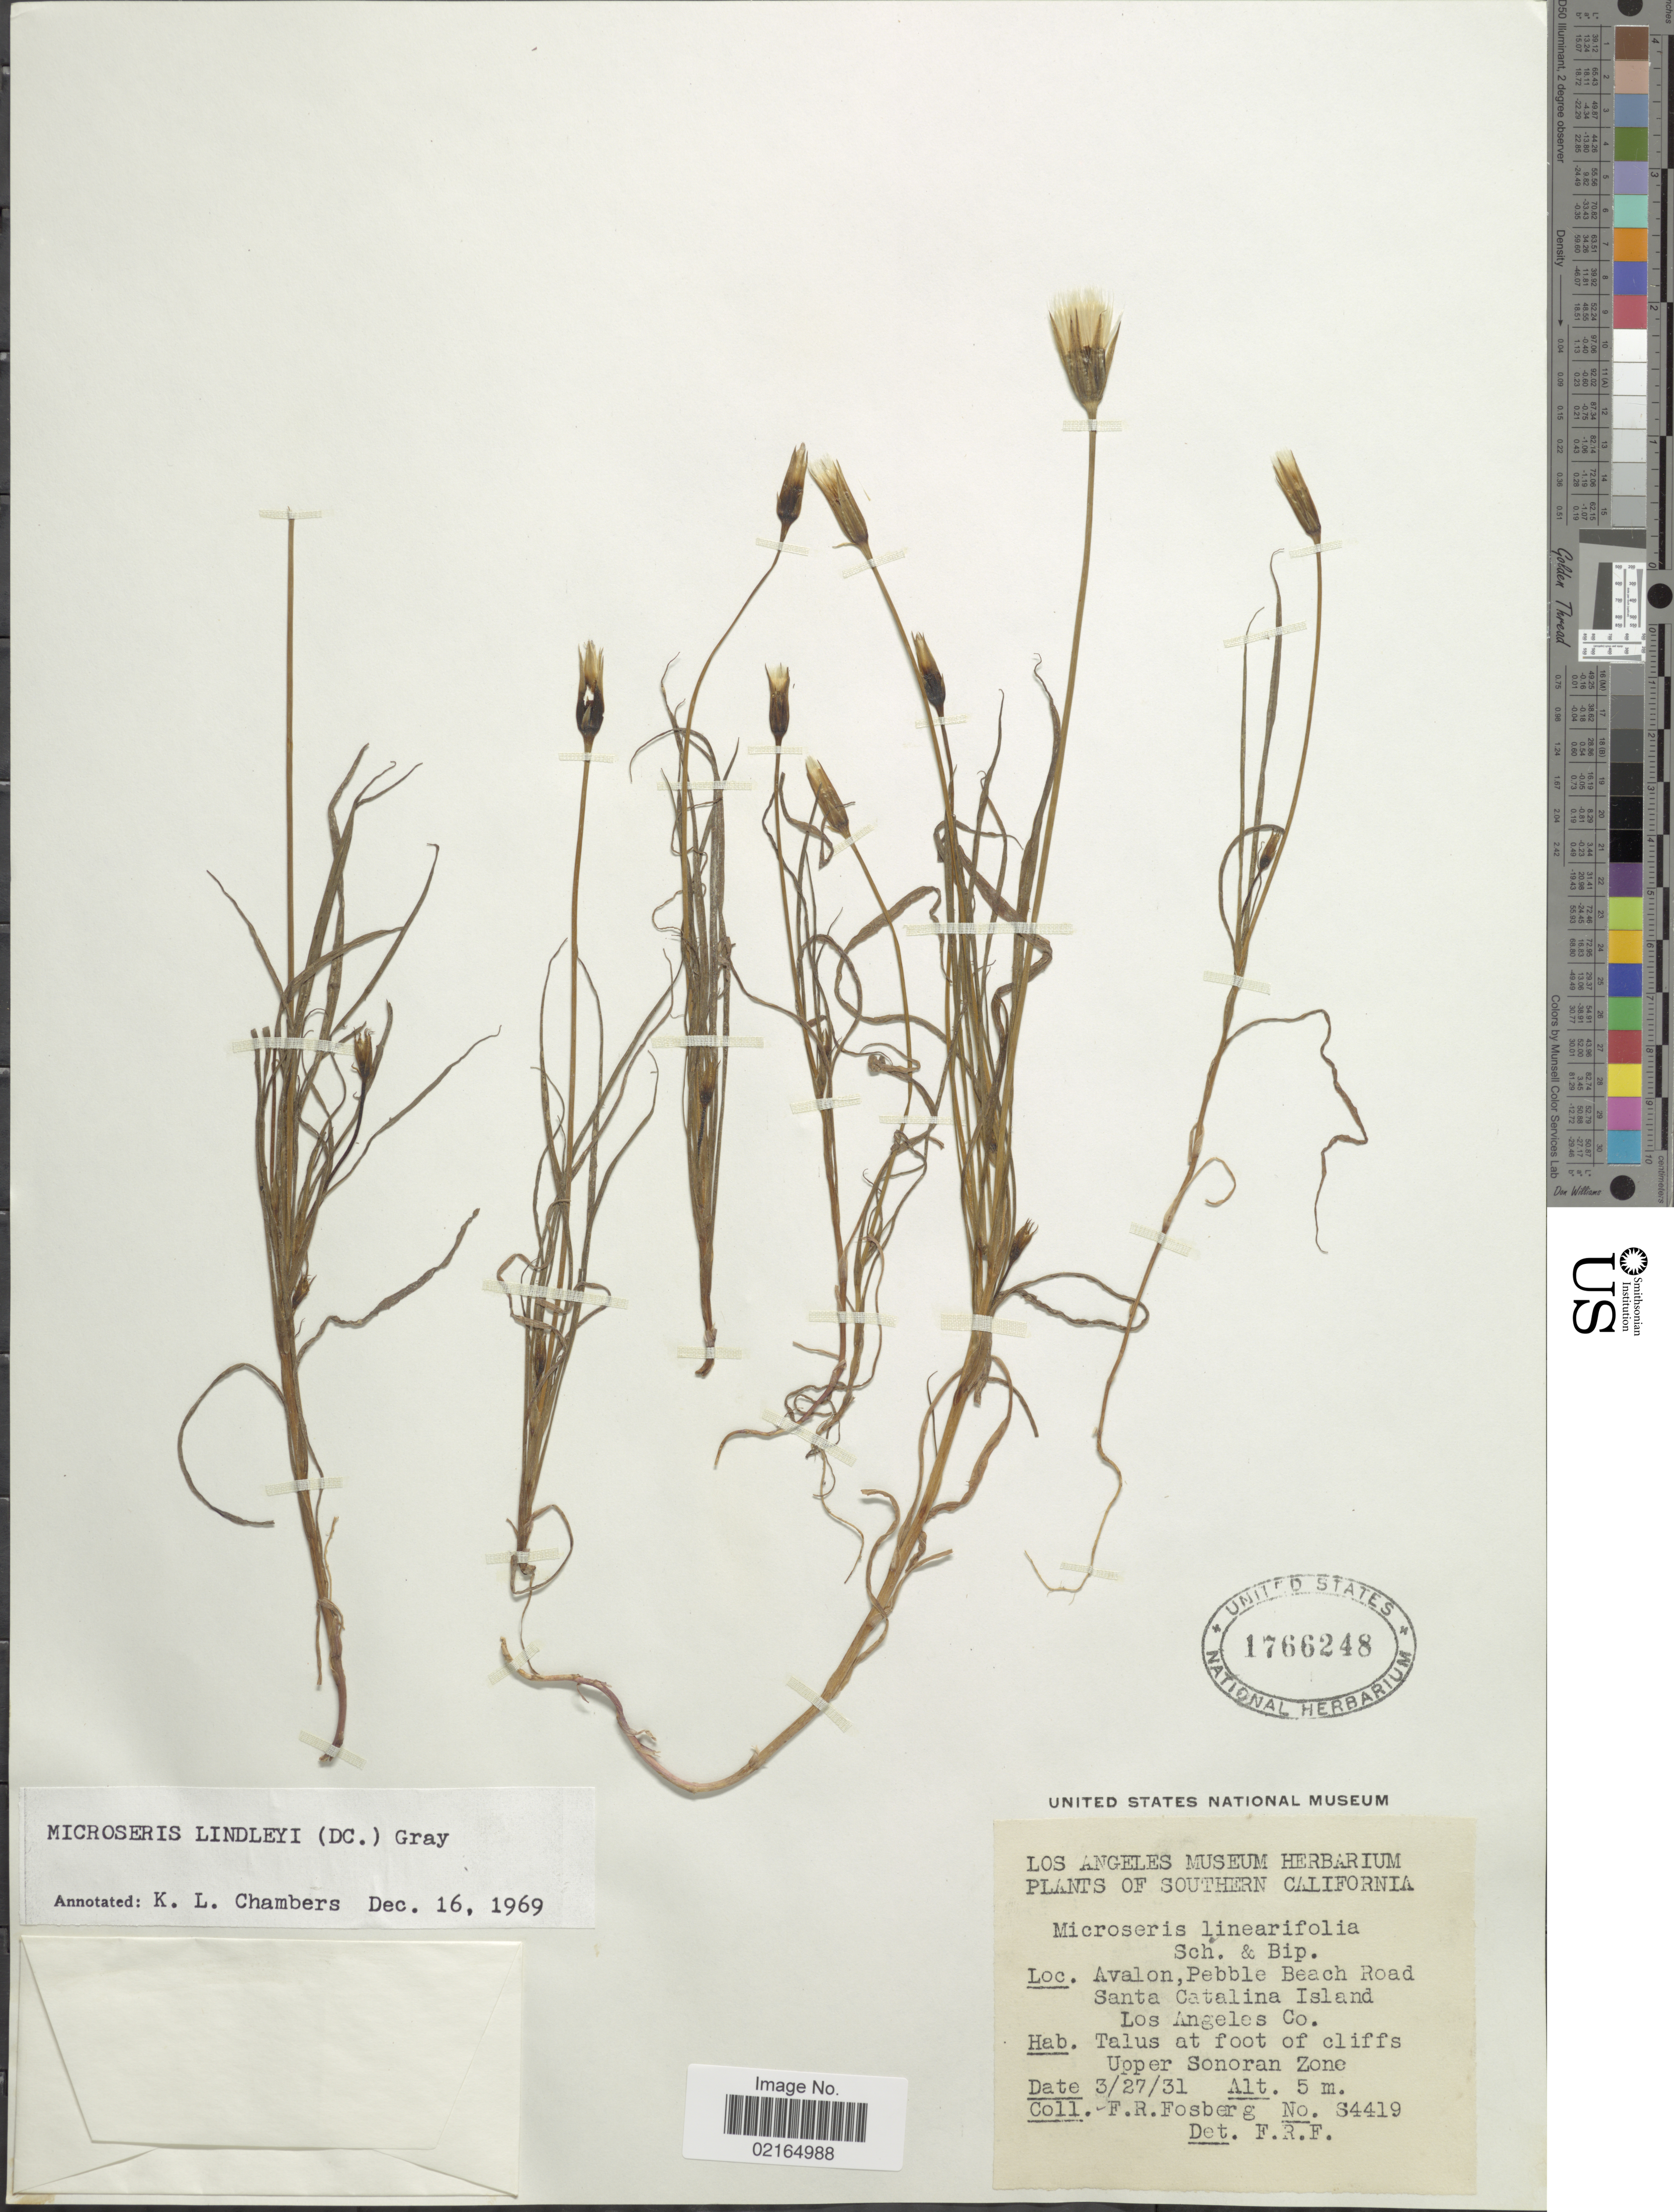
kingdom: Plantae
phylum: Tracheophyta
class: Magnoliopsida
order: Asterales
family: Asteraceae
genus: Uropappus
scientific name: Uropappus lindleyi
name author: (DC.) Nutt.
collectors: F. R. Fosberg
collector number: S4419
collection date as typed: Transcribed d/m/y: 27/3/31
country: United States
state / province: California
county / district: Los Angeles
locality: Southern California, Avalon, Pebble Beach Road Santa Catalina Island, Los Angeles Co., Talus at foot of cliffs, Upper Sonoran Zone.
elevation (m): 5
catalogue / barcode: US 1766248